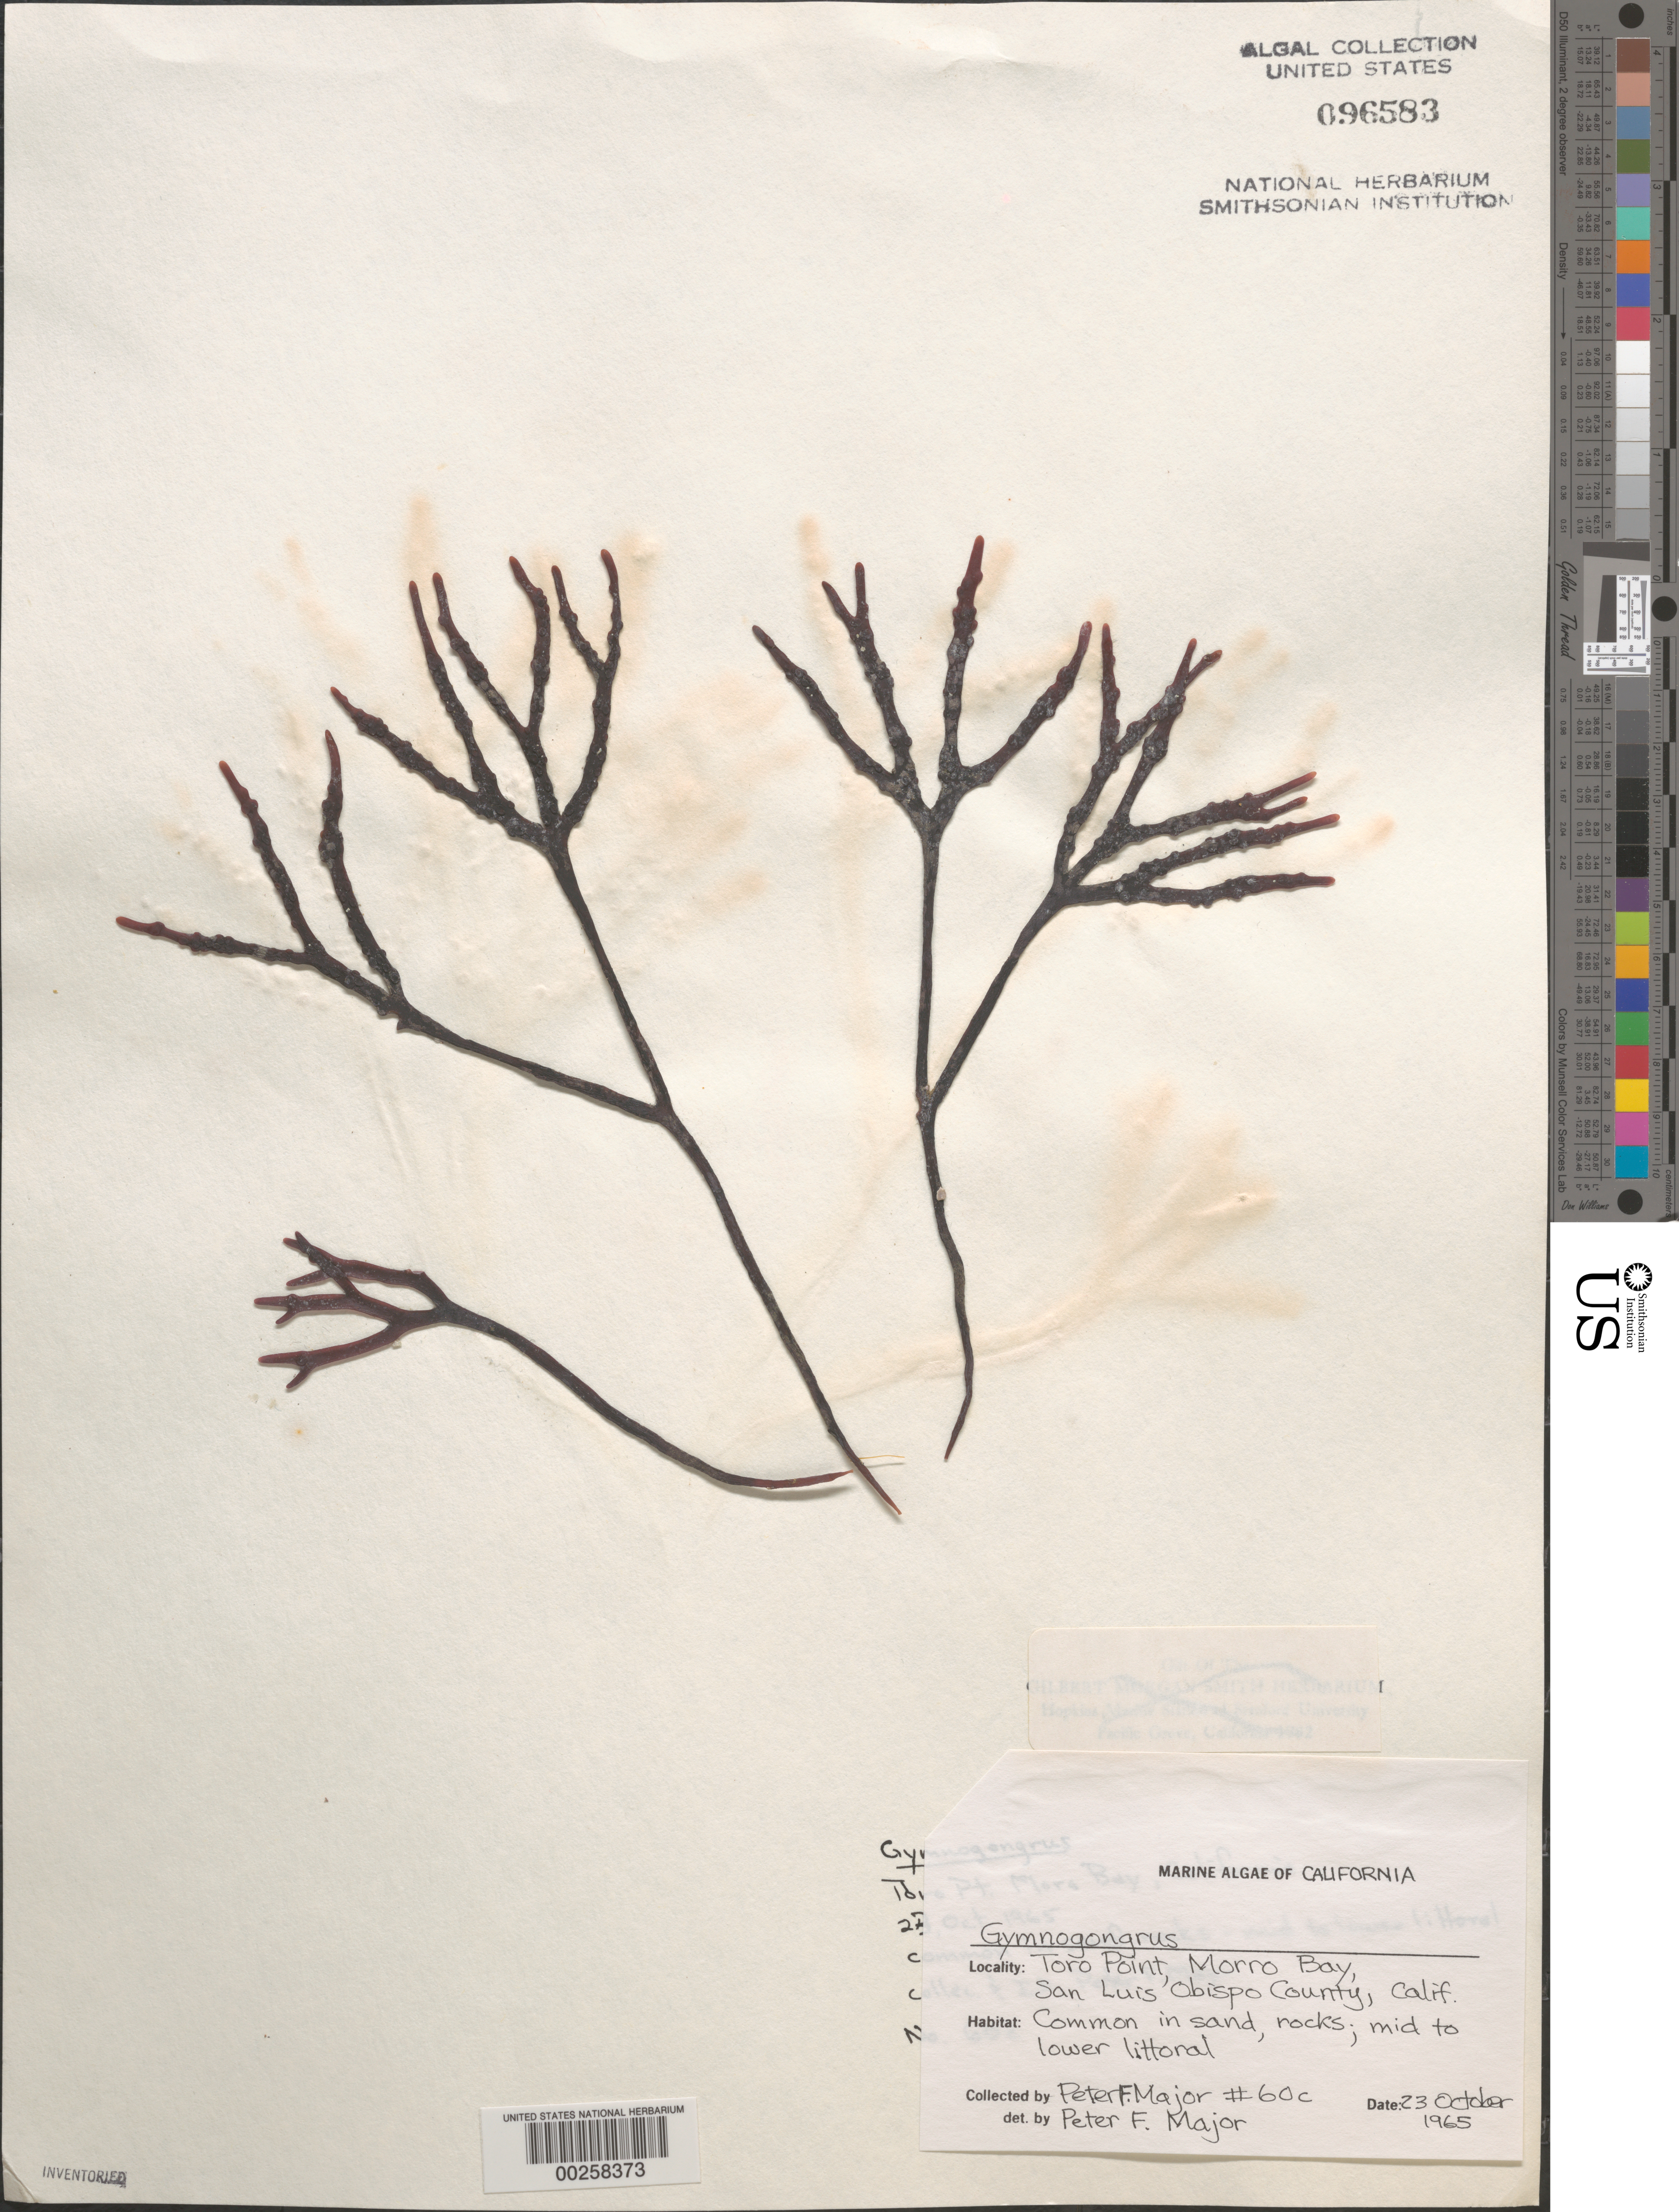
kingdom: Plantae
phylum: Rhodophyta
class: Florideophyceae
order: Gigartinales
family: Phyllophoraceae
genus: Gymnogongrus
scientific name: Gymnogongrus sp.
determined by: Major, P. F.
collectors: P. Major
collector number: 60c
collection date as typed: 23 Oct 1965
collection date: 1965-10-23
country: United States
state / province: California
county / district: San Luis Obispo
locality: Toro Point, Morro Bay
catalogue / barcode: US 96583